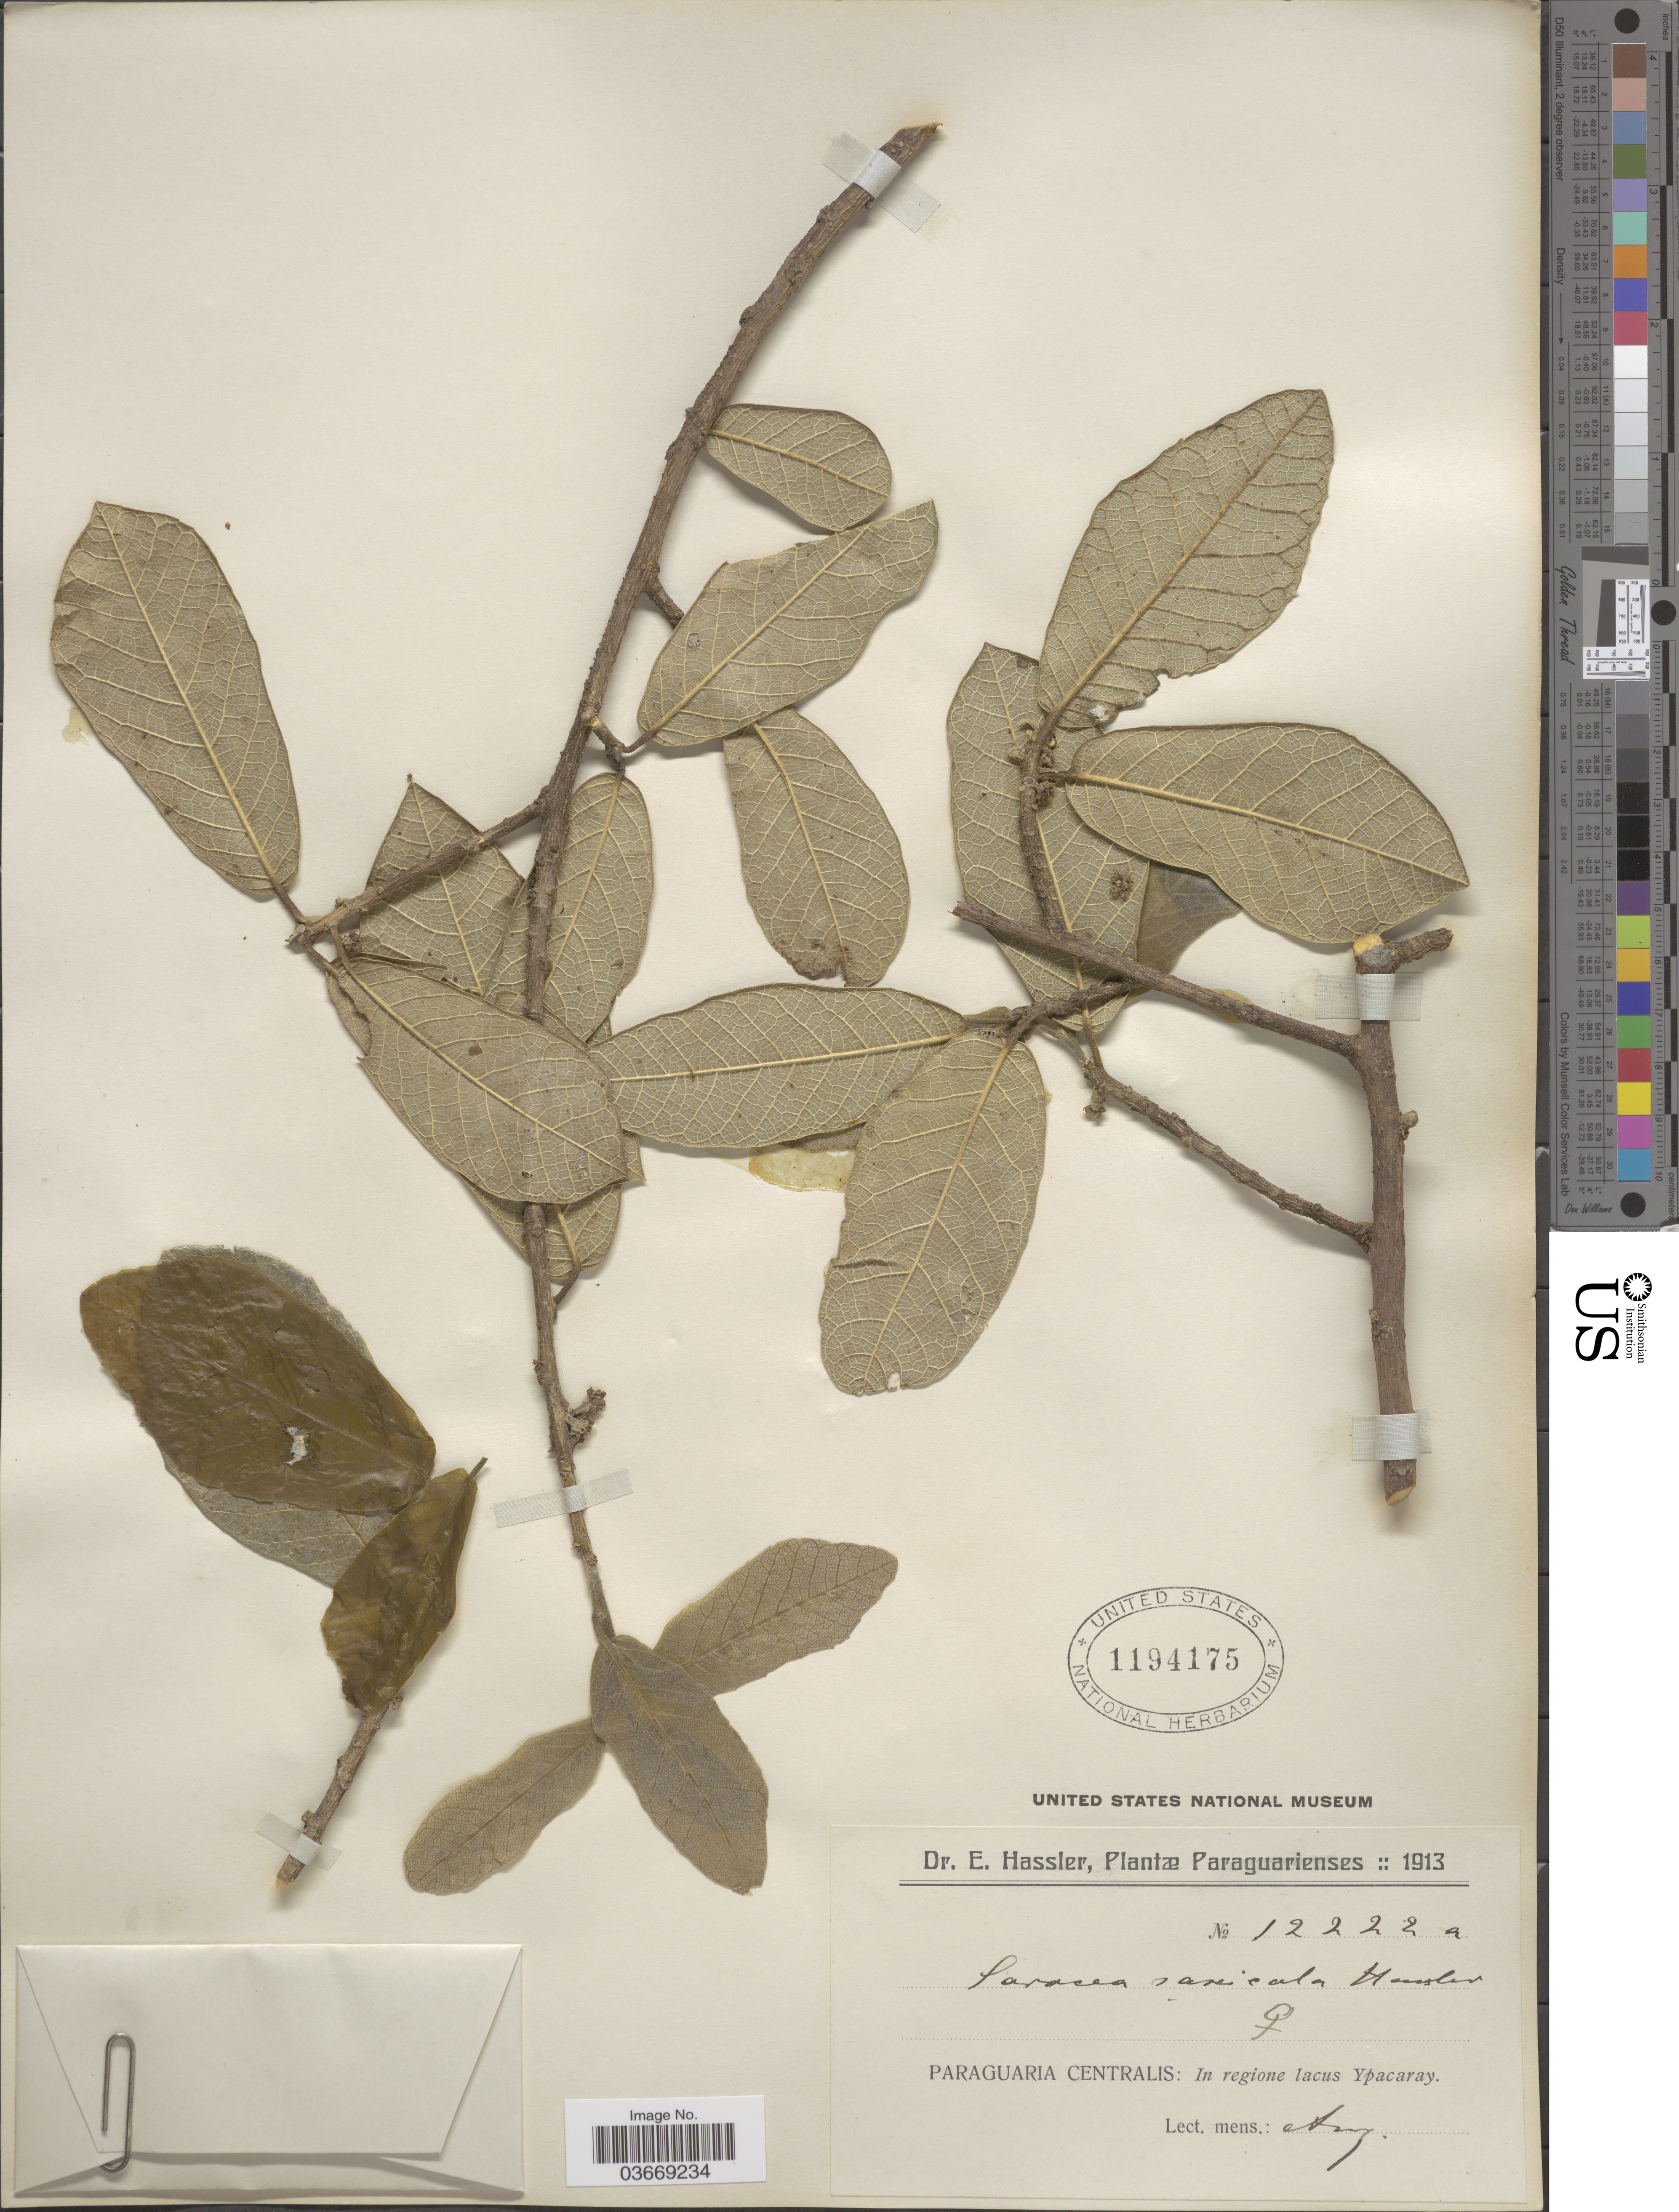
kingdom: Plantae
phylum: Tracheophyta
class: Magnoliopsida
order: Rosales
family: Moraceae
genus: Sorocea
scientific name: Sorocea saxicola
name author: Hassl.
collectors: E. Hassler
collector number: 12222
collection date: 1913-08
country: Paraguay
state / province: Paraguari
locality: Paraguaria centralis: In regione lacus Ypacaray.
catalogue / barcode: US 1194175